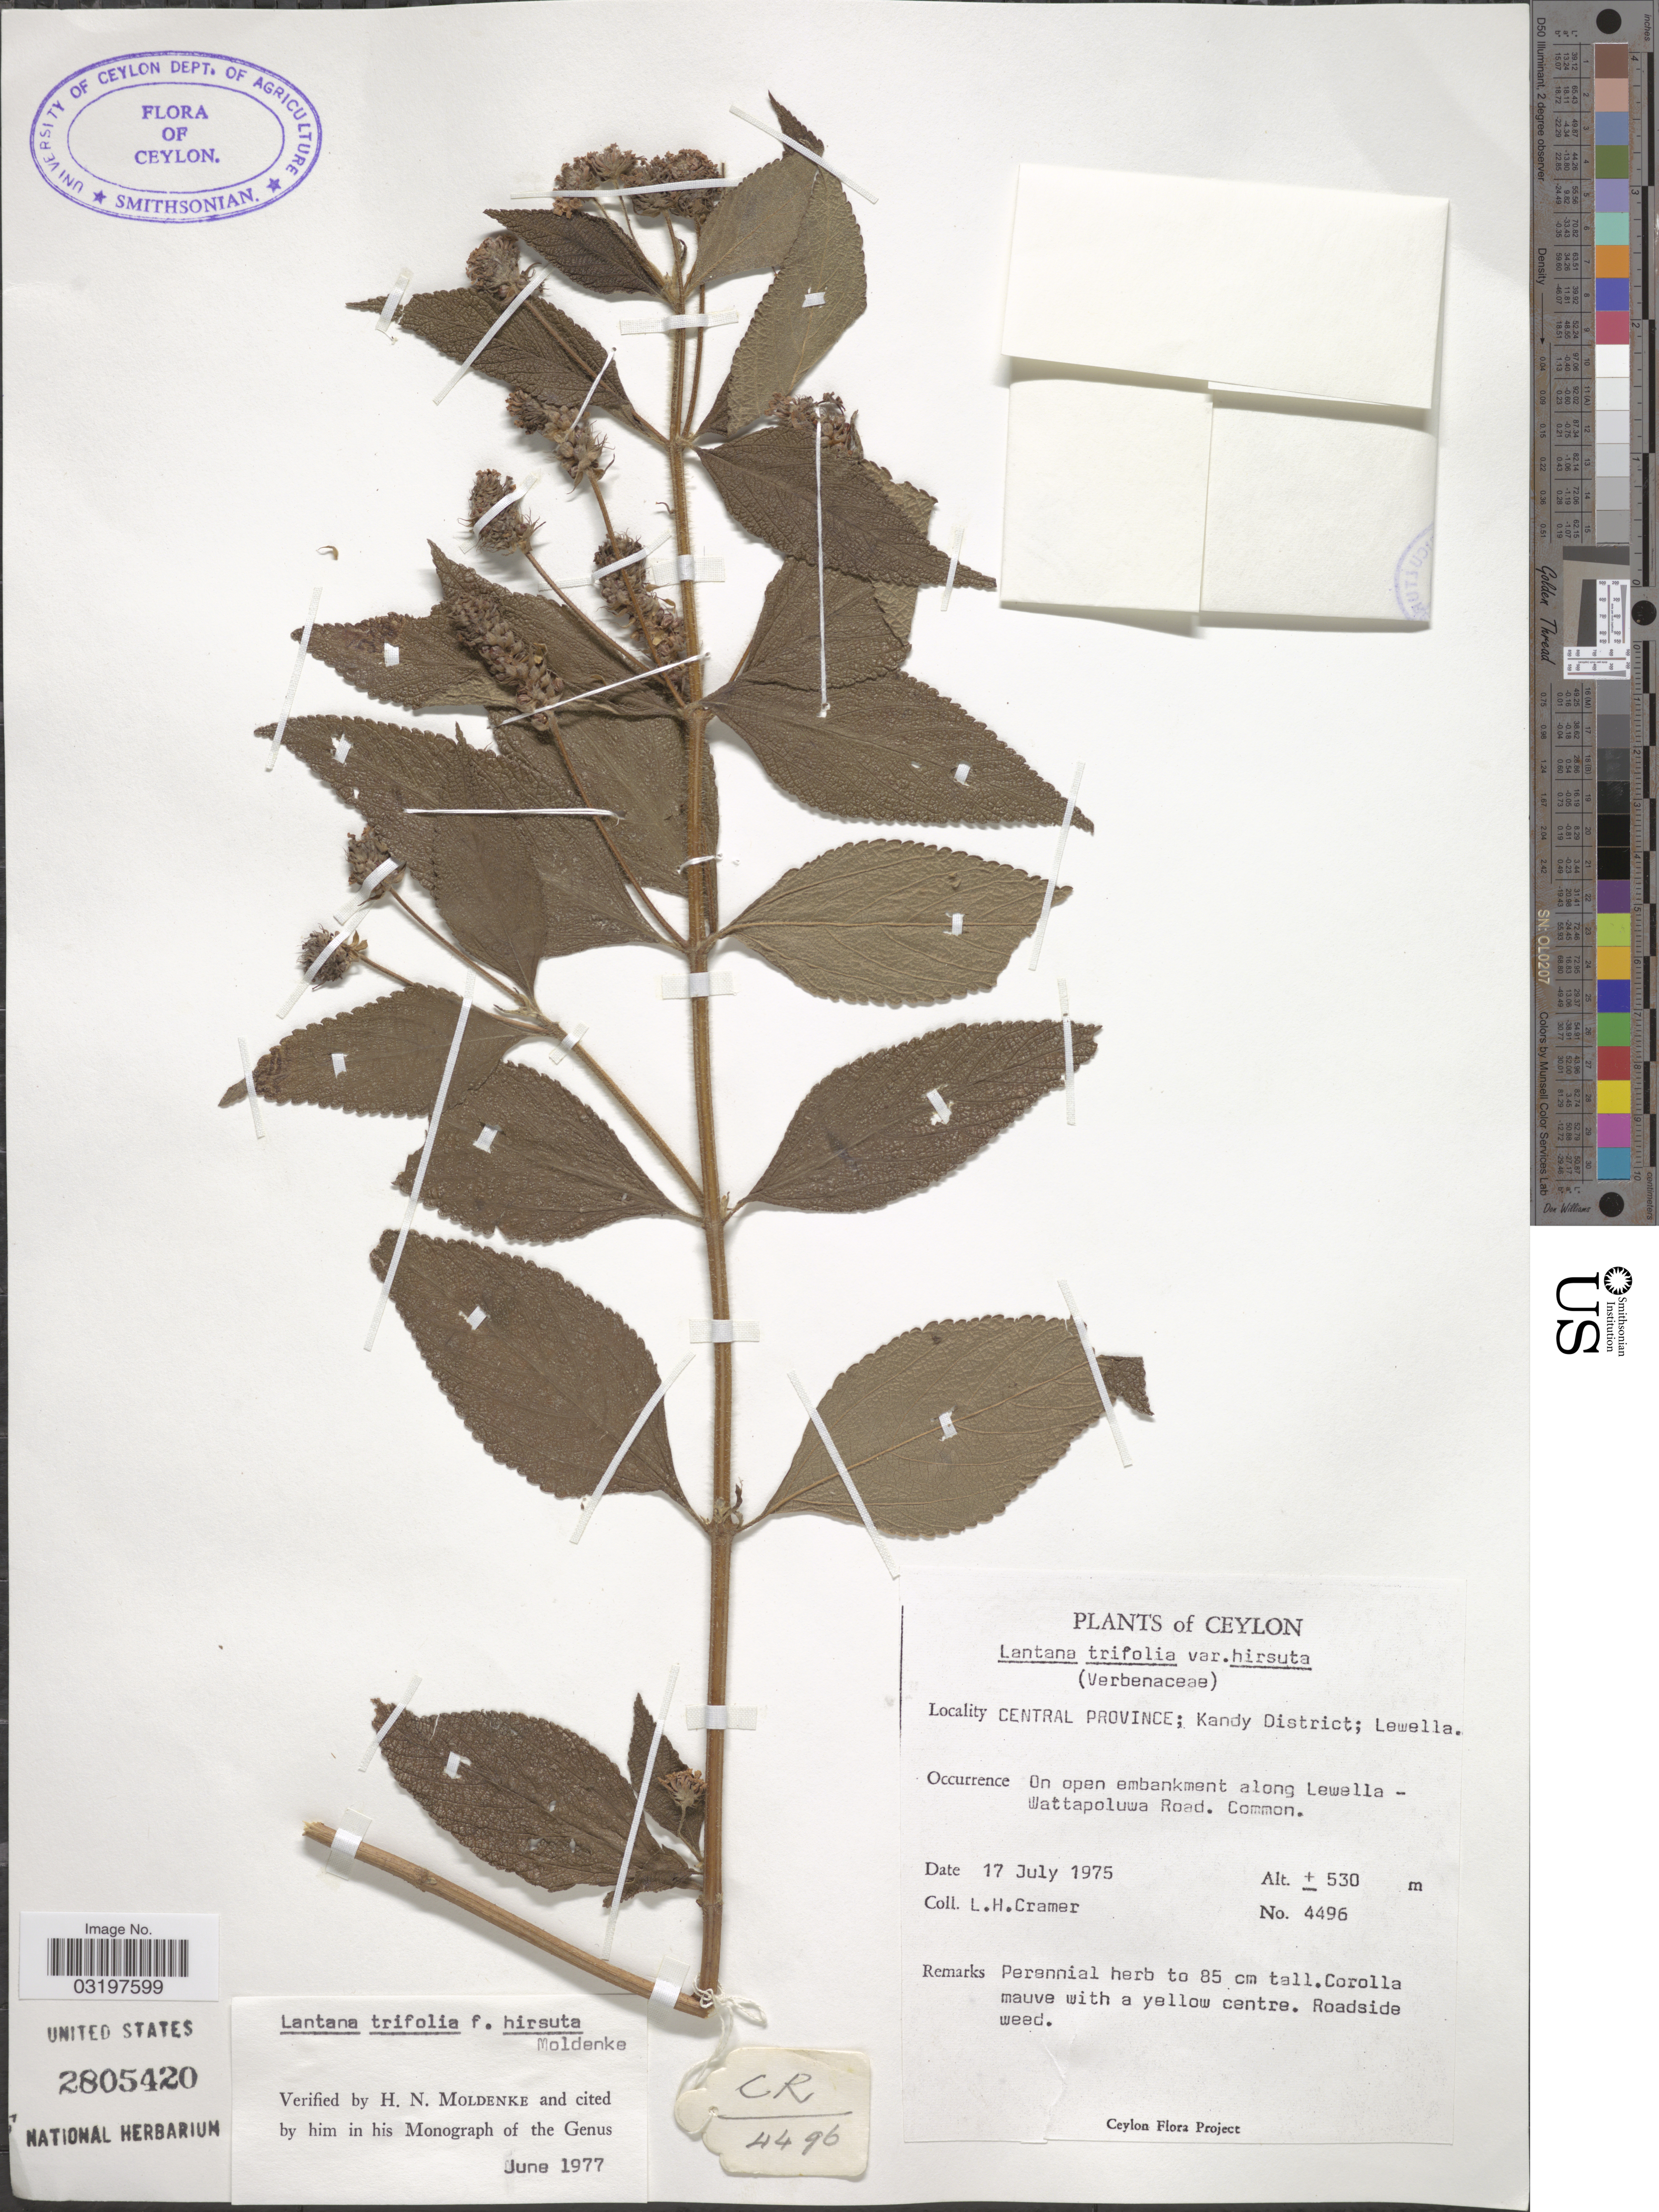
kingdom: Plantae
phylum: Tracheophyta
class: Magnoliopsida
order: Lamiales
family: Verbenaceae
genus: Lantana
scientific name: Lantana trifolia f. hirsuta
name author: Moldenke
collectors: L. H. Cramer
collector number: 4496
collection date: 1975-07-17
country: Sri Lanka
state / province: Central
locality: Ceylon. Kandy District; Lewella.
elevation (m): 530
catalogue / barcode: US 2805420